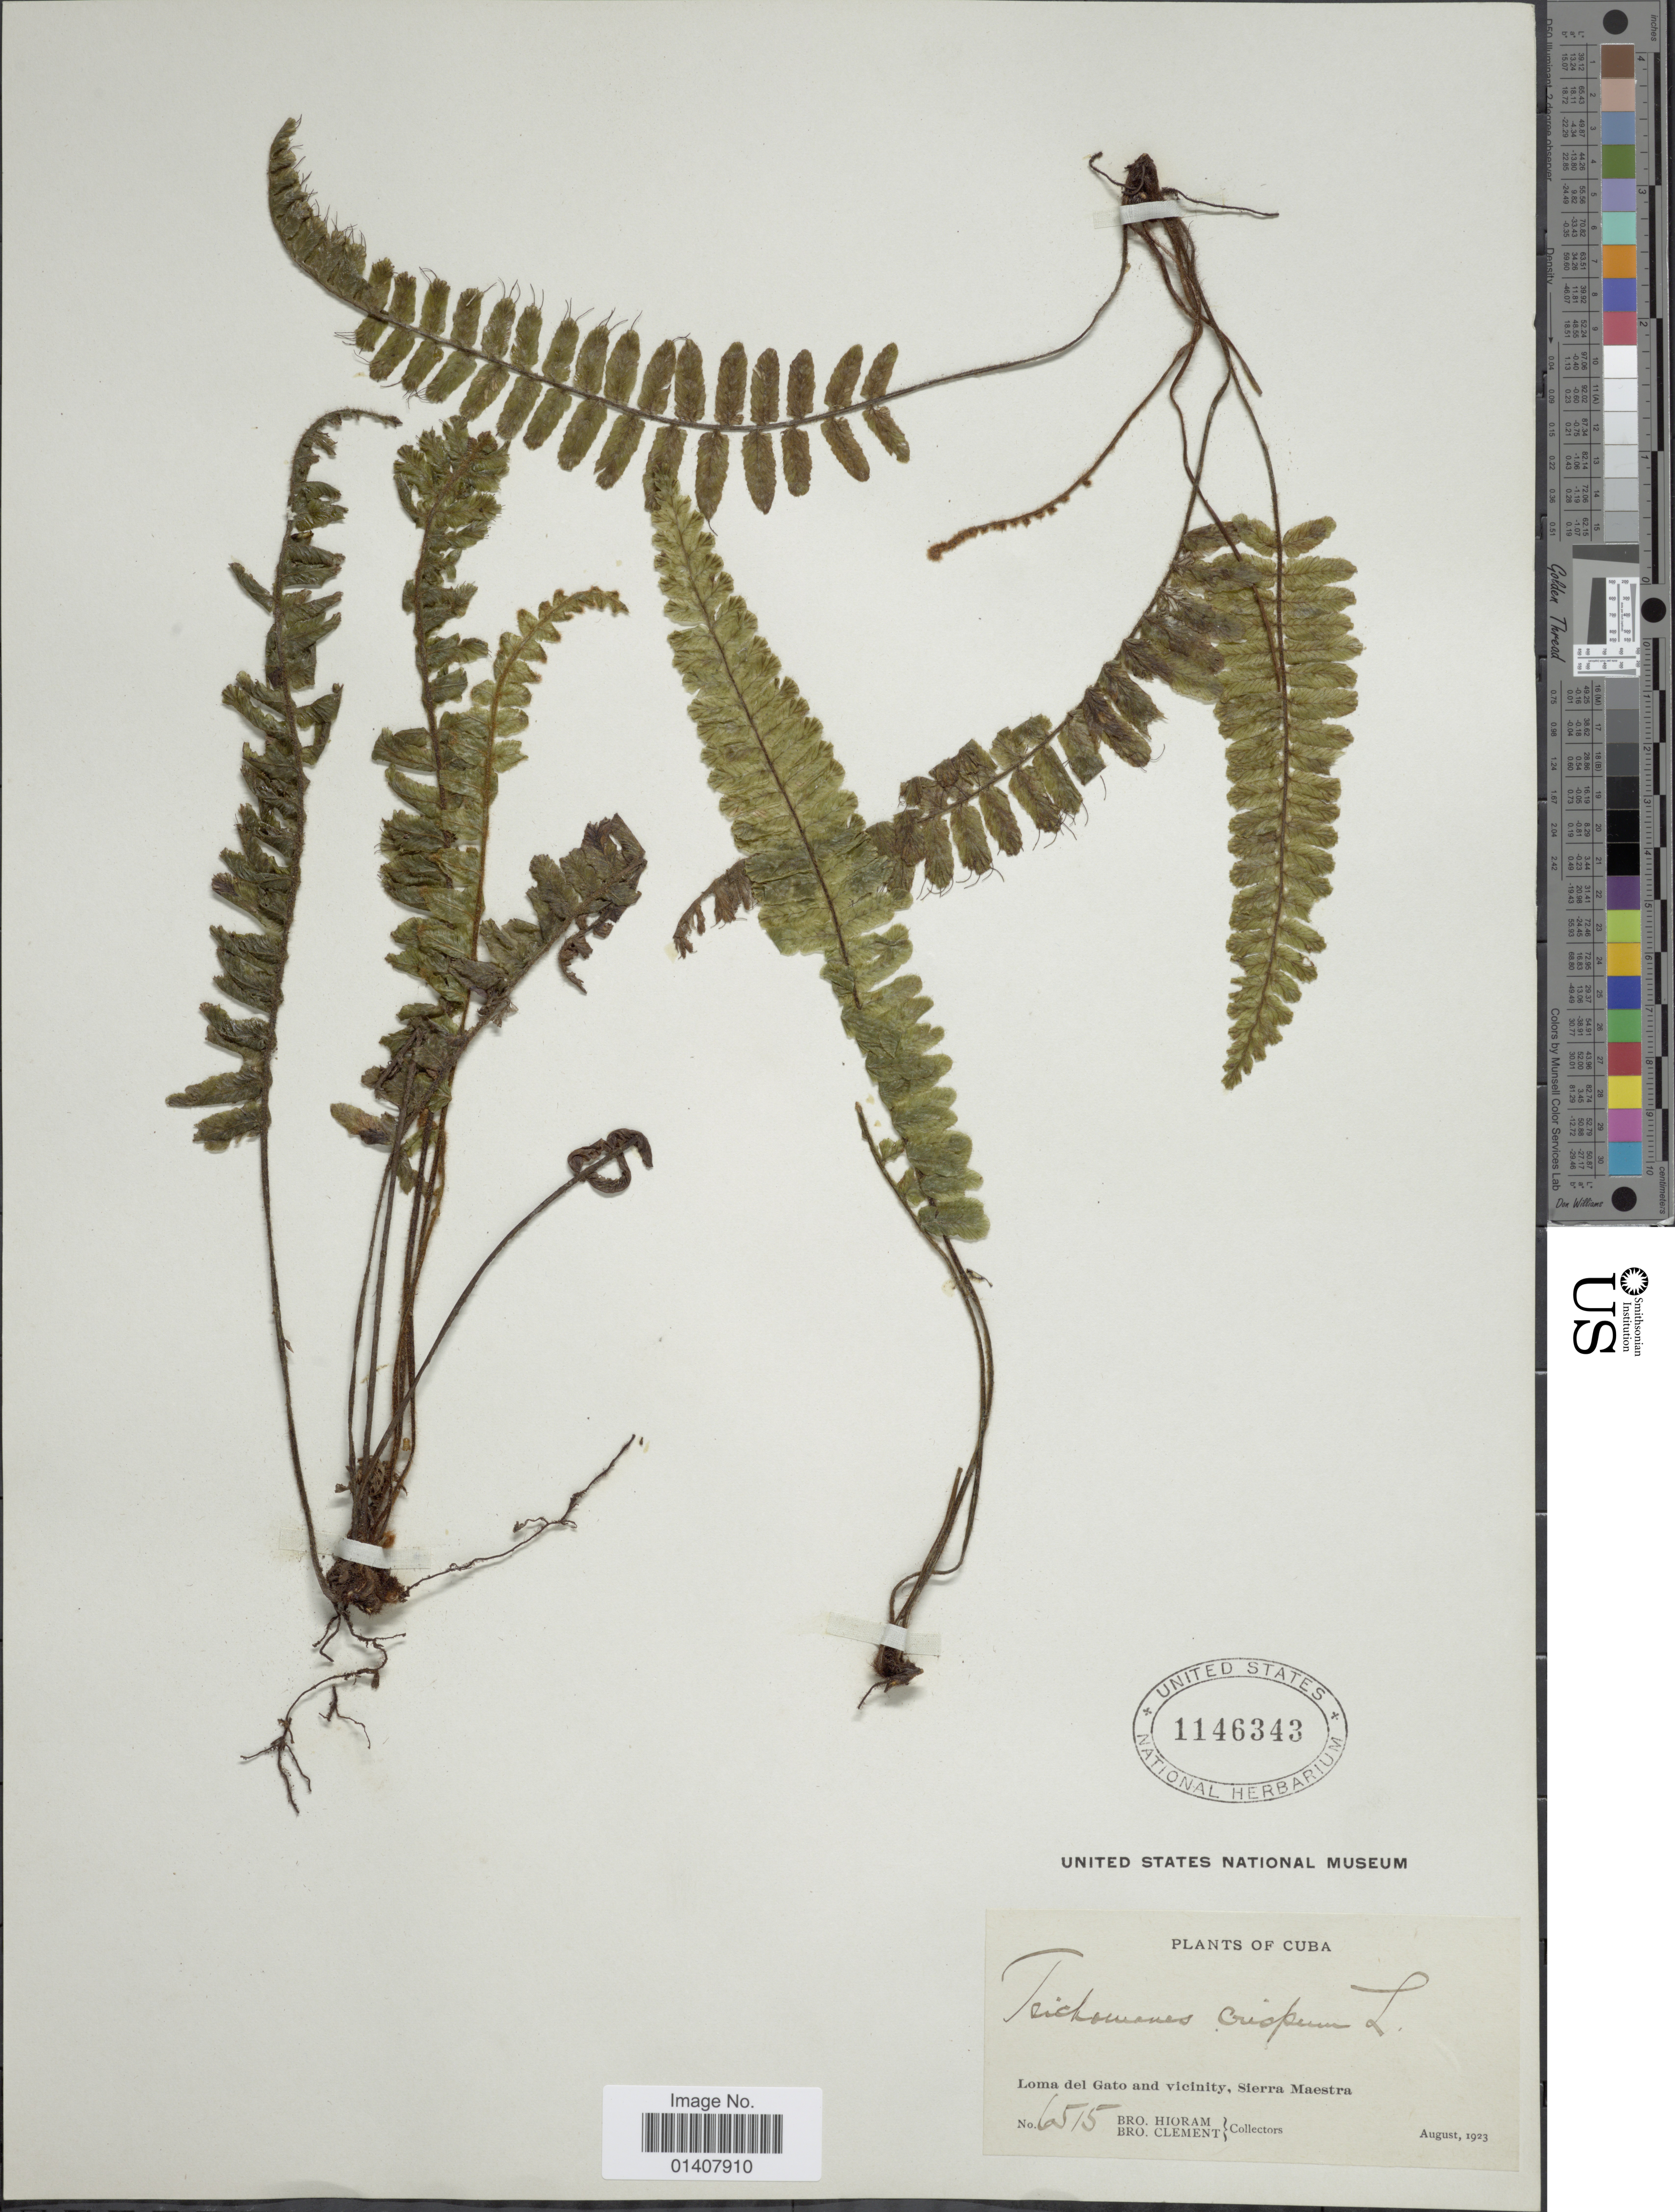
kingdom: Plantae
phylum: Tracheophyta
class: Polypodiopsida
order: Hymenophyllales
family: Hymenophyllaceae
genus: Trichomanes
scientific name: Trichomanes crispum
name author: L.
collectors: Bro. Hioram & B. Clement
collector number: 6515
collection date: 1923-08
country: Cuba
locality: Loma del Gato and Vicinity, Sierra Maestra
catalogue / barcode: US 1146343